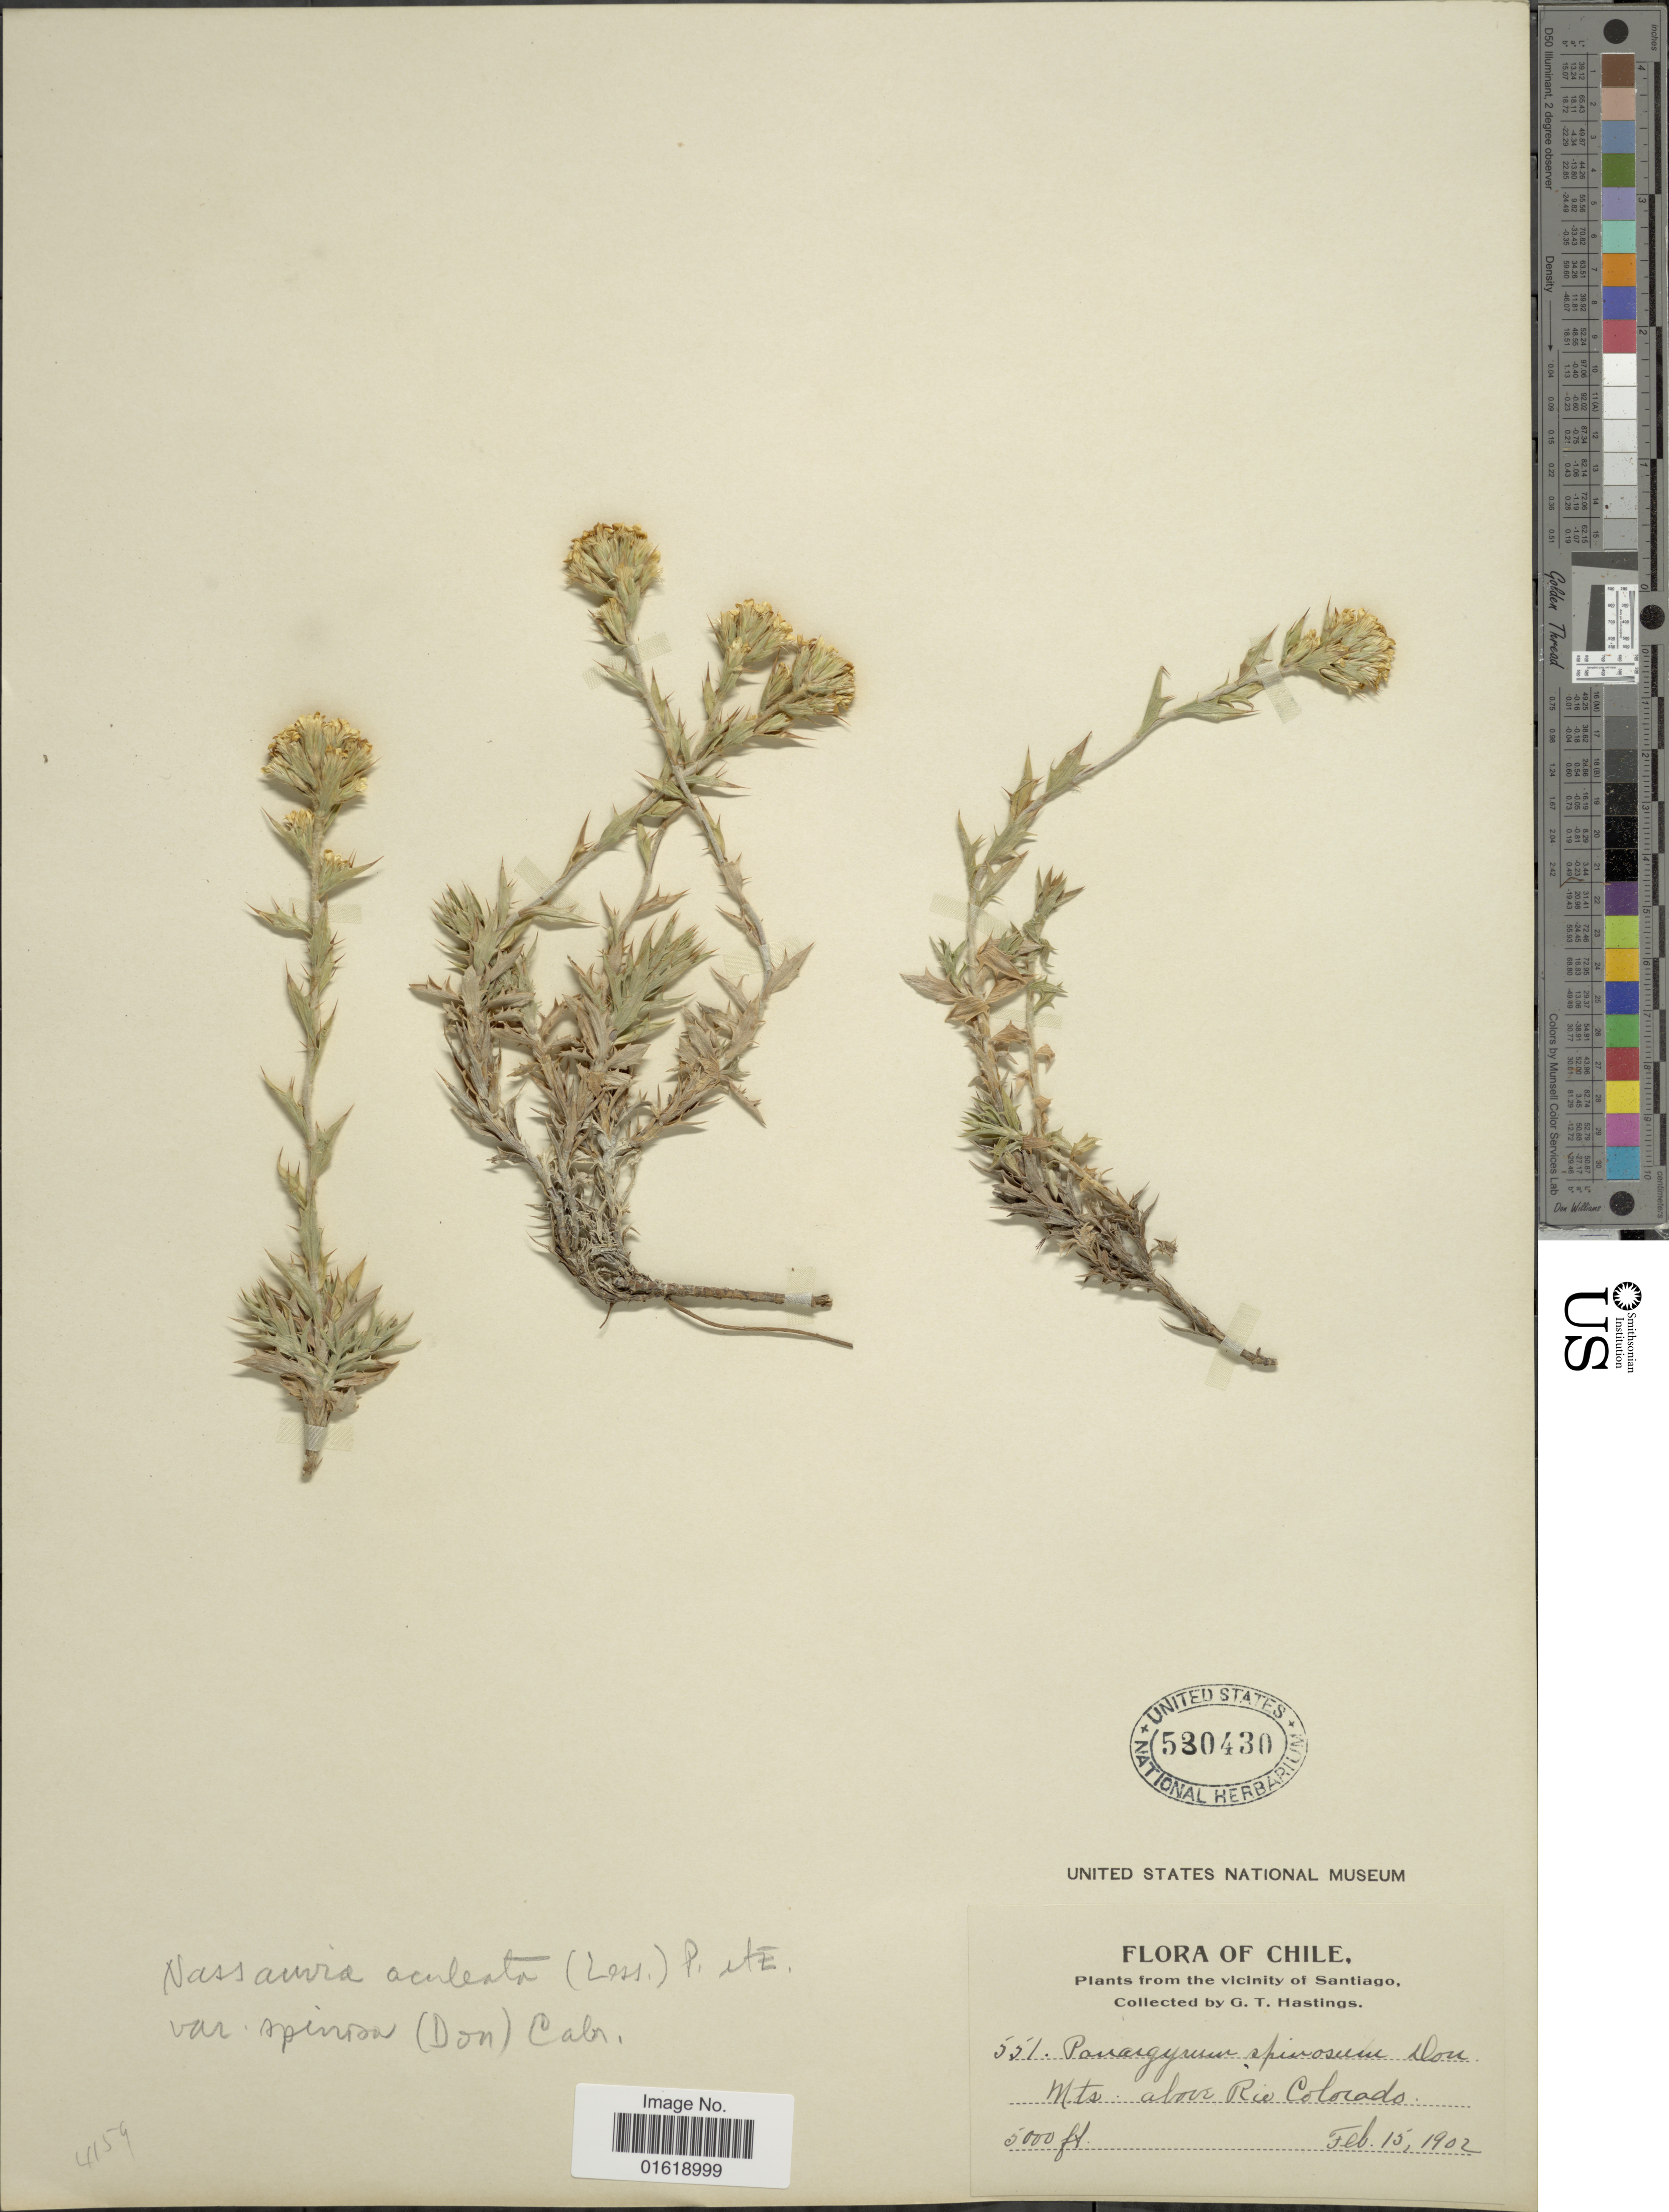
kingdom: Plantae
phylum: Tracheophyta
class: Magnoliopsida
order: Asterales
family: Asteraceae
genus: Nassauvia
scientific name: Nassauvia aculeata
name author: (Less.) Poepp. & Endl.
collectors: G. Hastings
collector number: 551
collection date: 1902-02-15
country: Chile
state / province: Región Metropolitana (RM)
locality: From the vicinity of Santiago. Mts. above Rio Colorado.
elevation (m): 1524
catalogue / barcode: US 530430